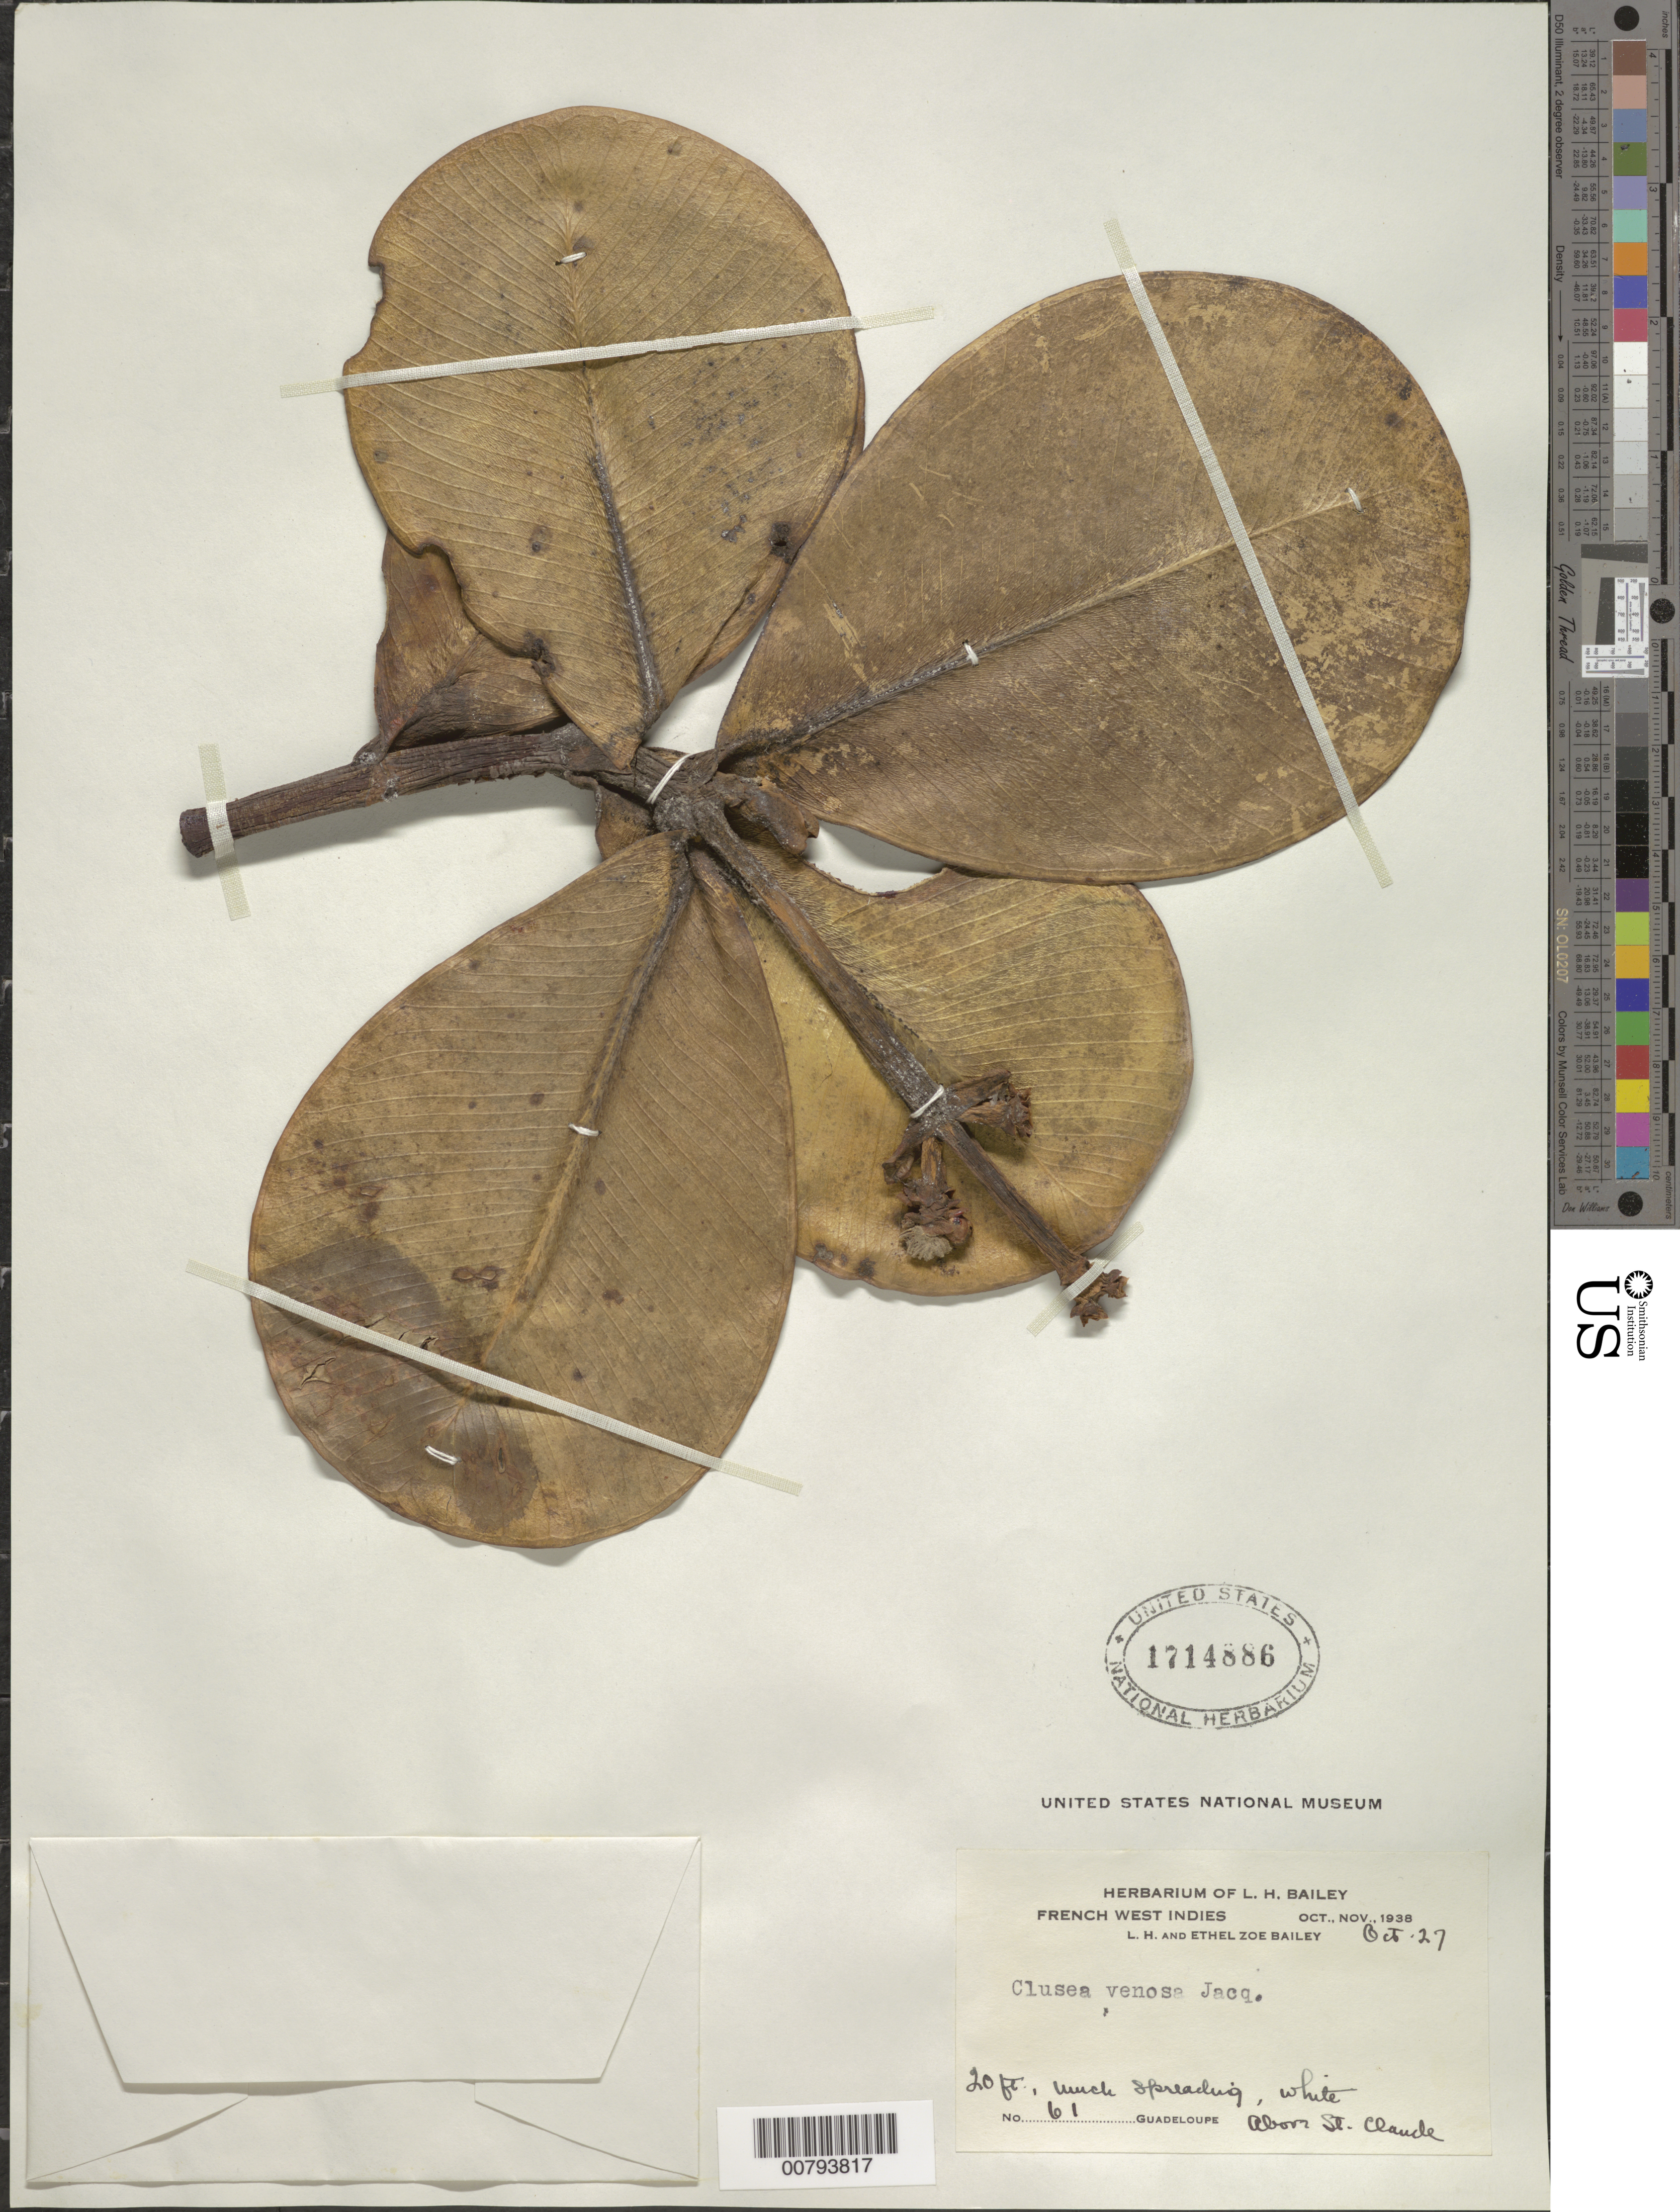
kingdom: Plantae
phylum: Tracheophyta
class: Magnoliopsida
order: Malpighiales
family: Clusiaceae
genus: Clusia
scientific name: Clusia mangle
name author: Rich. ex Planch. & Triana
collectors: L. H. Bailey & E. Z. Bailey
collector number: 61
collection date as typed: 27 Oct 1938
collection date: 1938-10-27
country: Guadeloupe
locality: Above St. Claude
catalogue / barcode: US 1714886